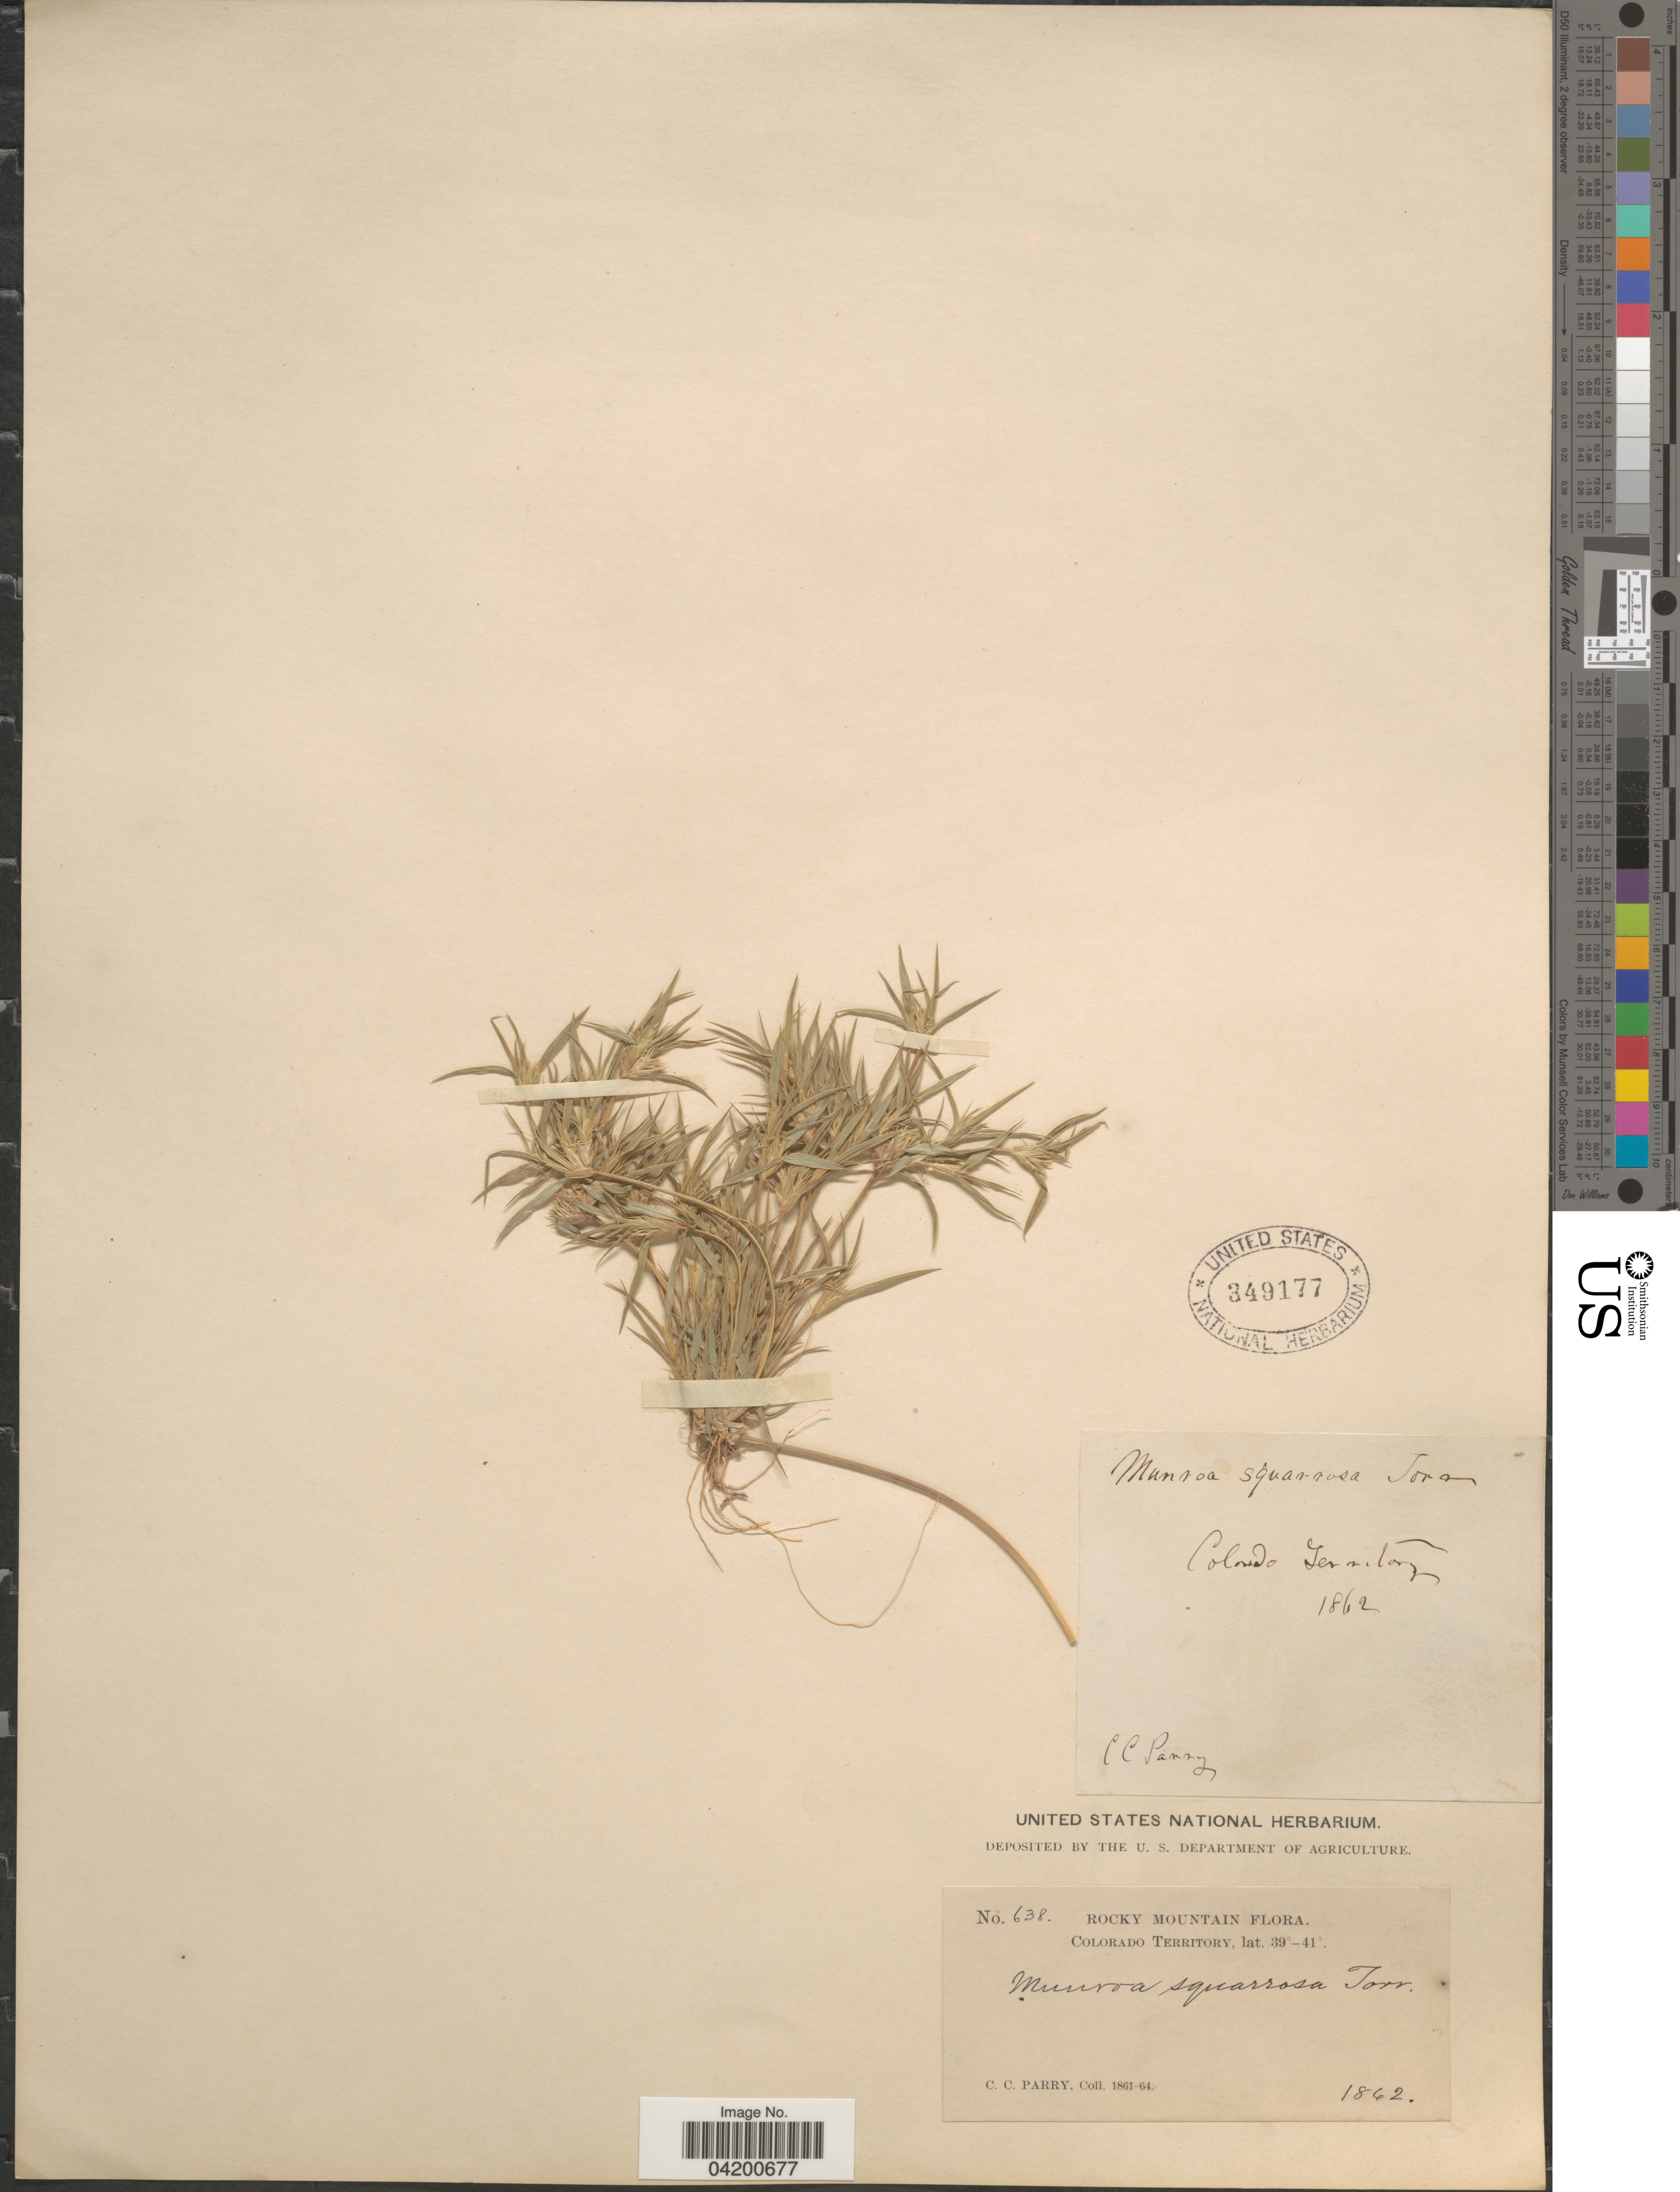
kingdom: Plantae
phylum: Tracheophyta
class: Liliopsida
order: Poales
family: Poaceae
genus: Munroa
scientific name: Munroa squarrosa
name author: (Nutt.) Torr.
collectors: C. C. Parry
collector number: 638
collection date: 1862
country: United States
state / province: Colorado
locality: Rocky Mountain.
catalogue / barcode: US 349177